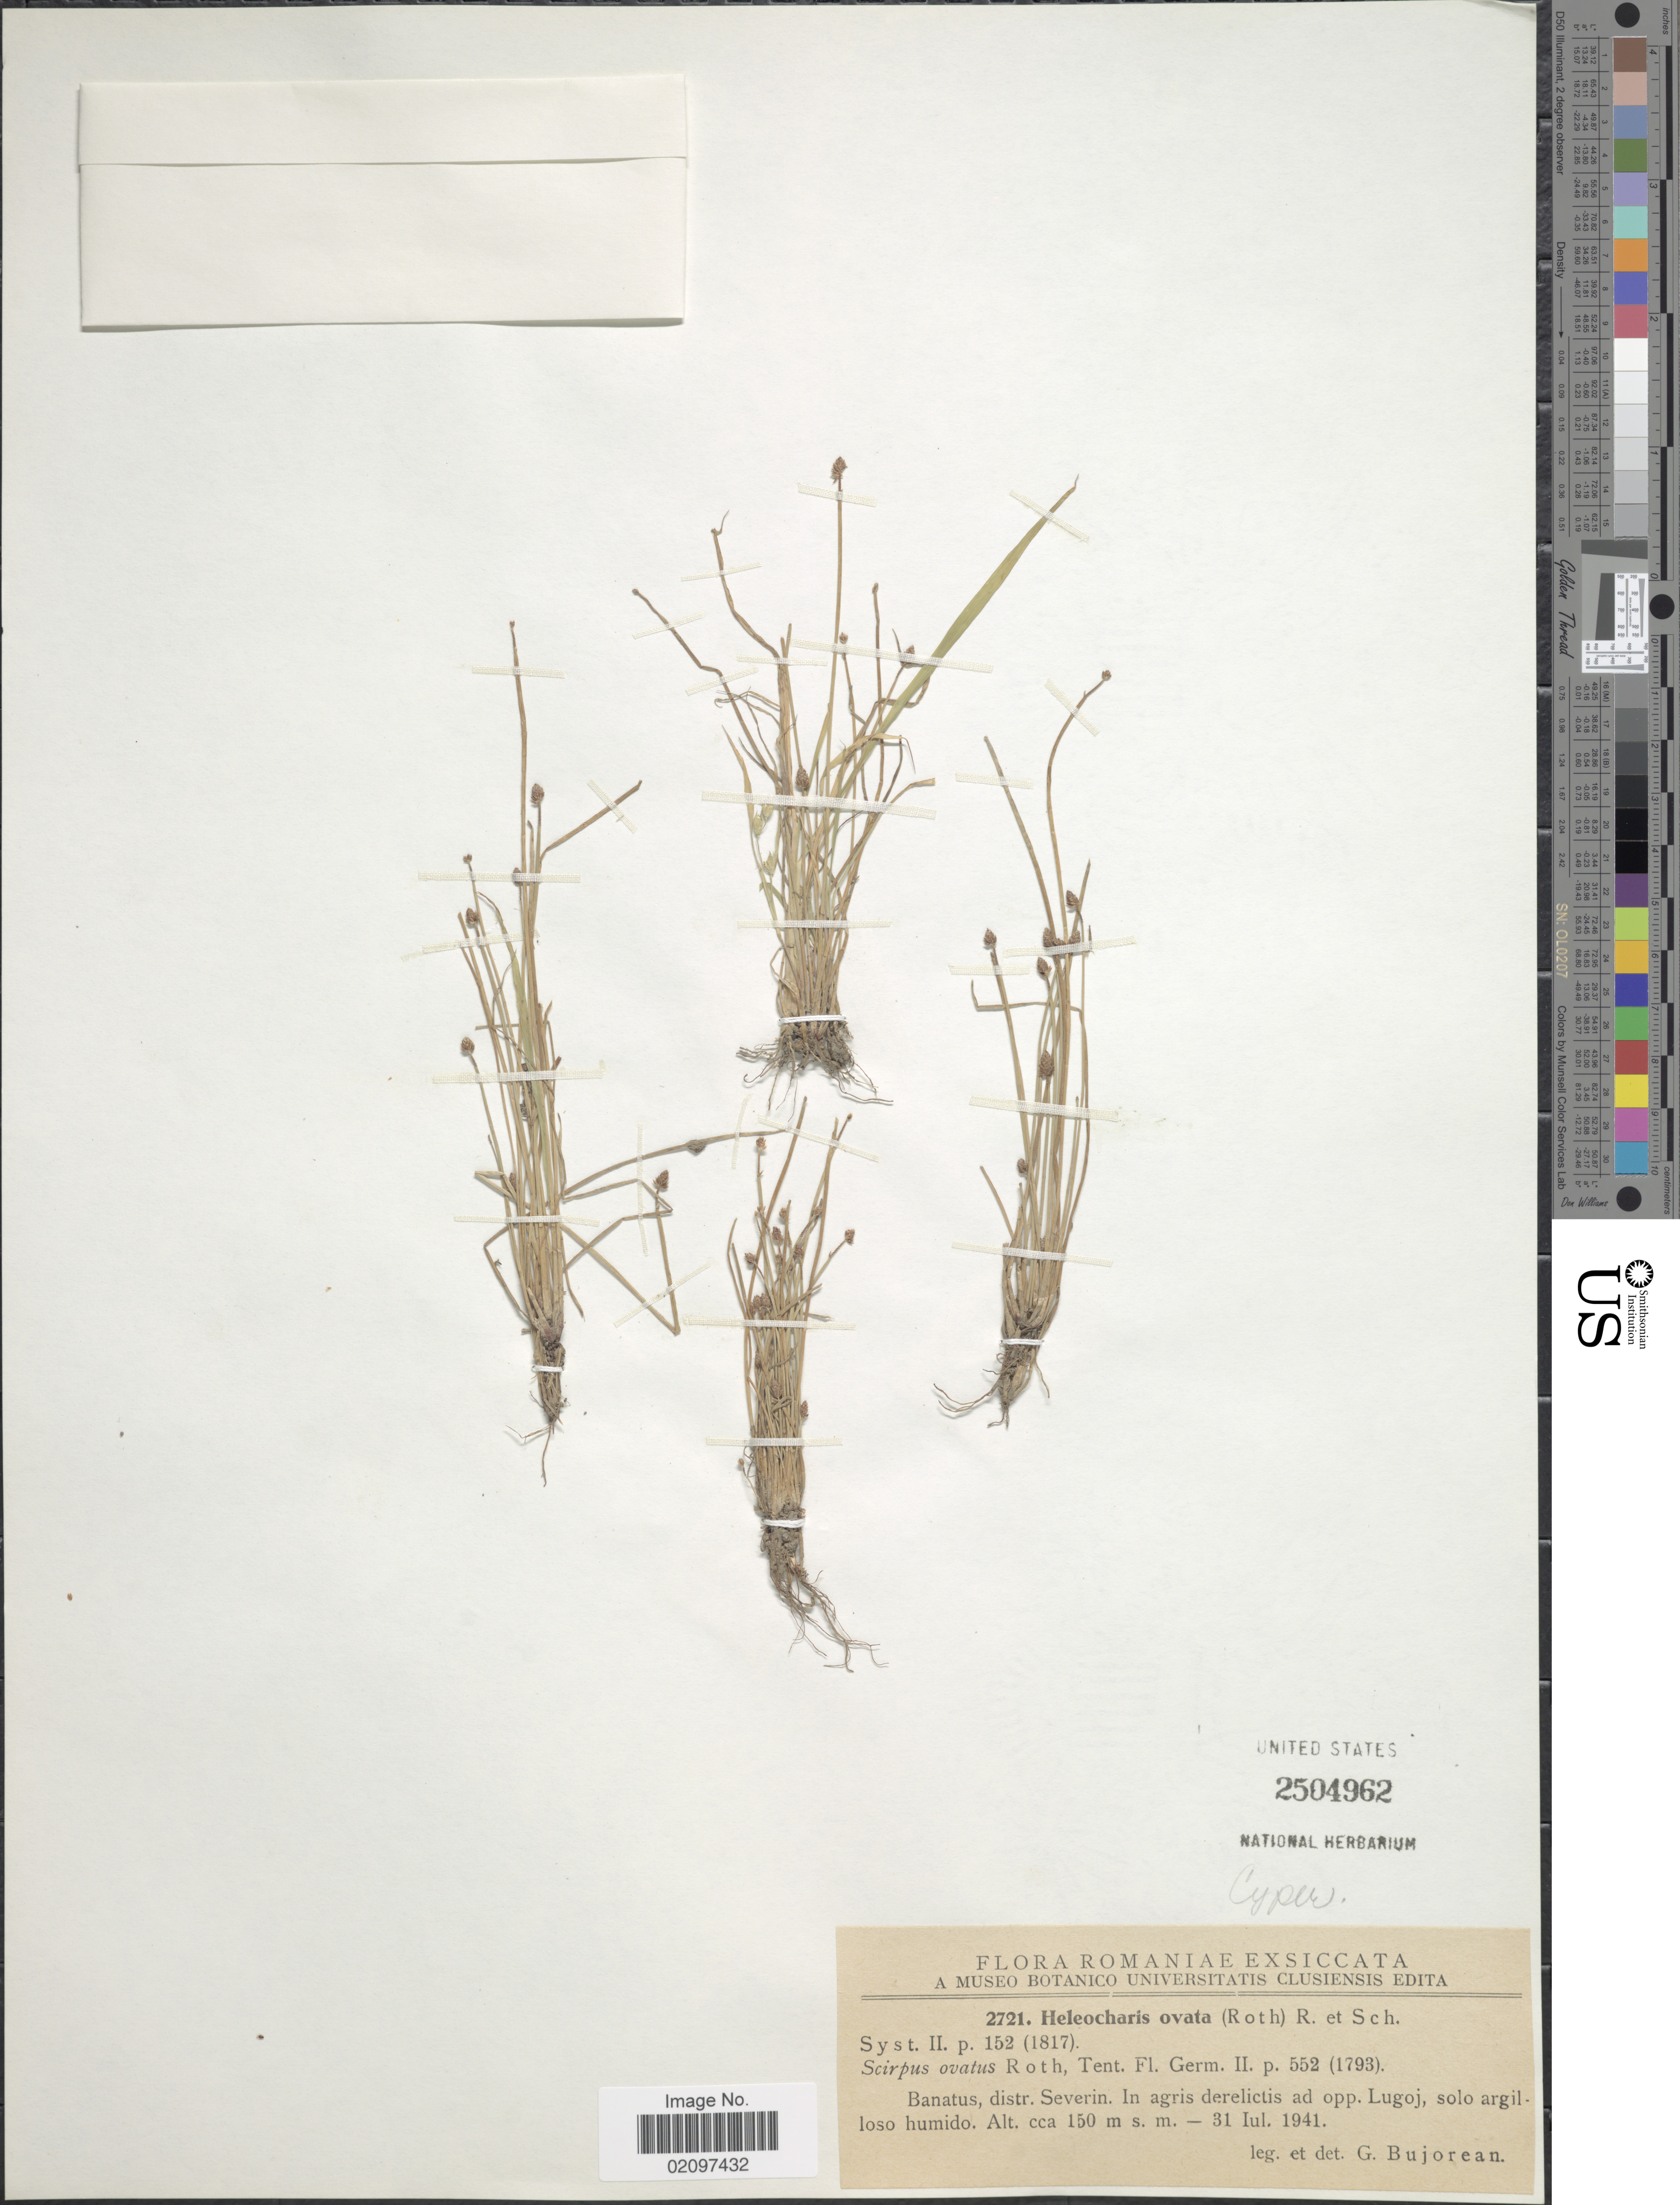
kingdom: Plantae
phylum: Tracheophyta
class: Liliopsida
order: Poales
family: Cyperaceae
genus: Eleocharis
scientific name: Eleocharis ovata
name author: (Roth) Roem. & Schult.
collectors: G. Bujorean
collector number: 2721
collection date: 1941-07-31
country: Romania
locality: Banayus, distr. Severin. In agris derelictis ad opp. Lugoj, solo argilloso humido.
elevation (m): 150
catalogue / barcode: US 2504962